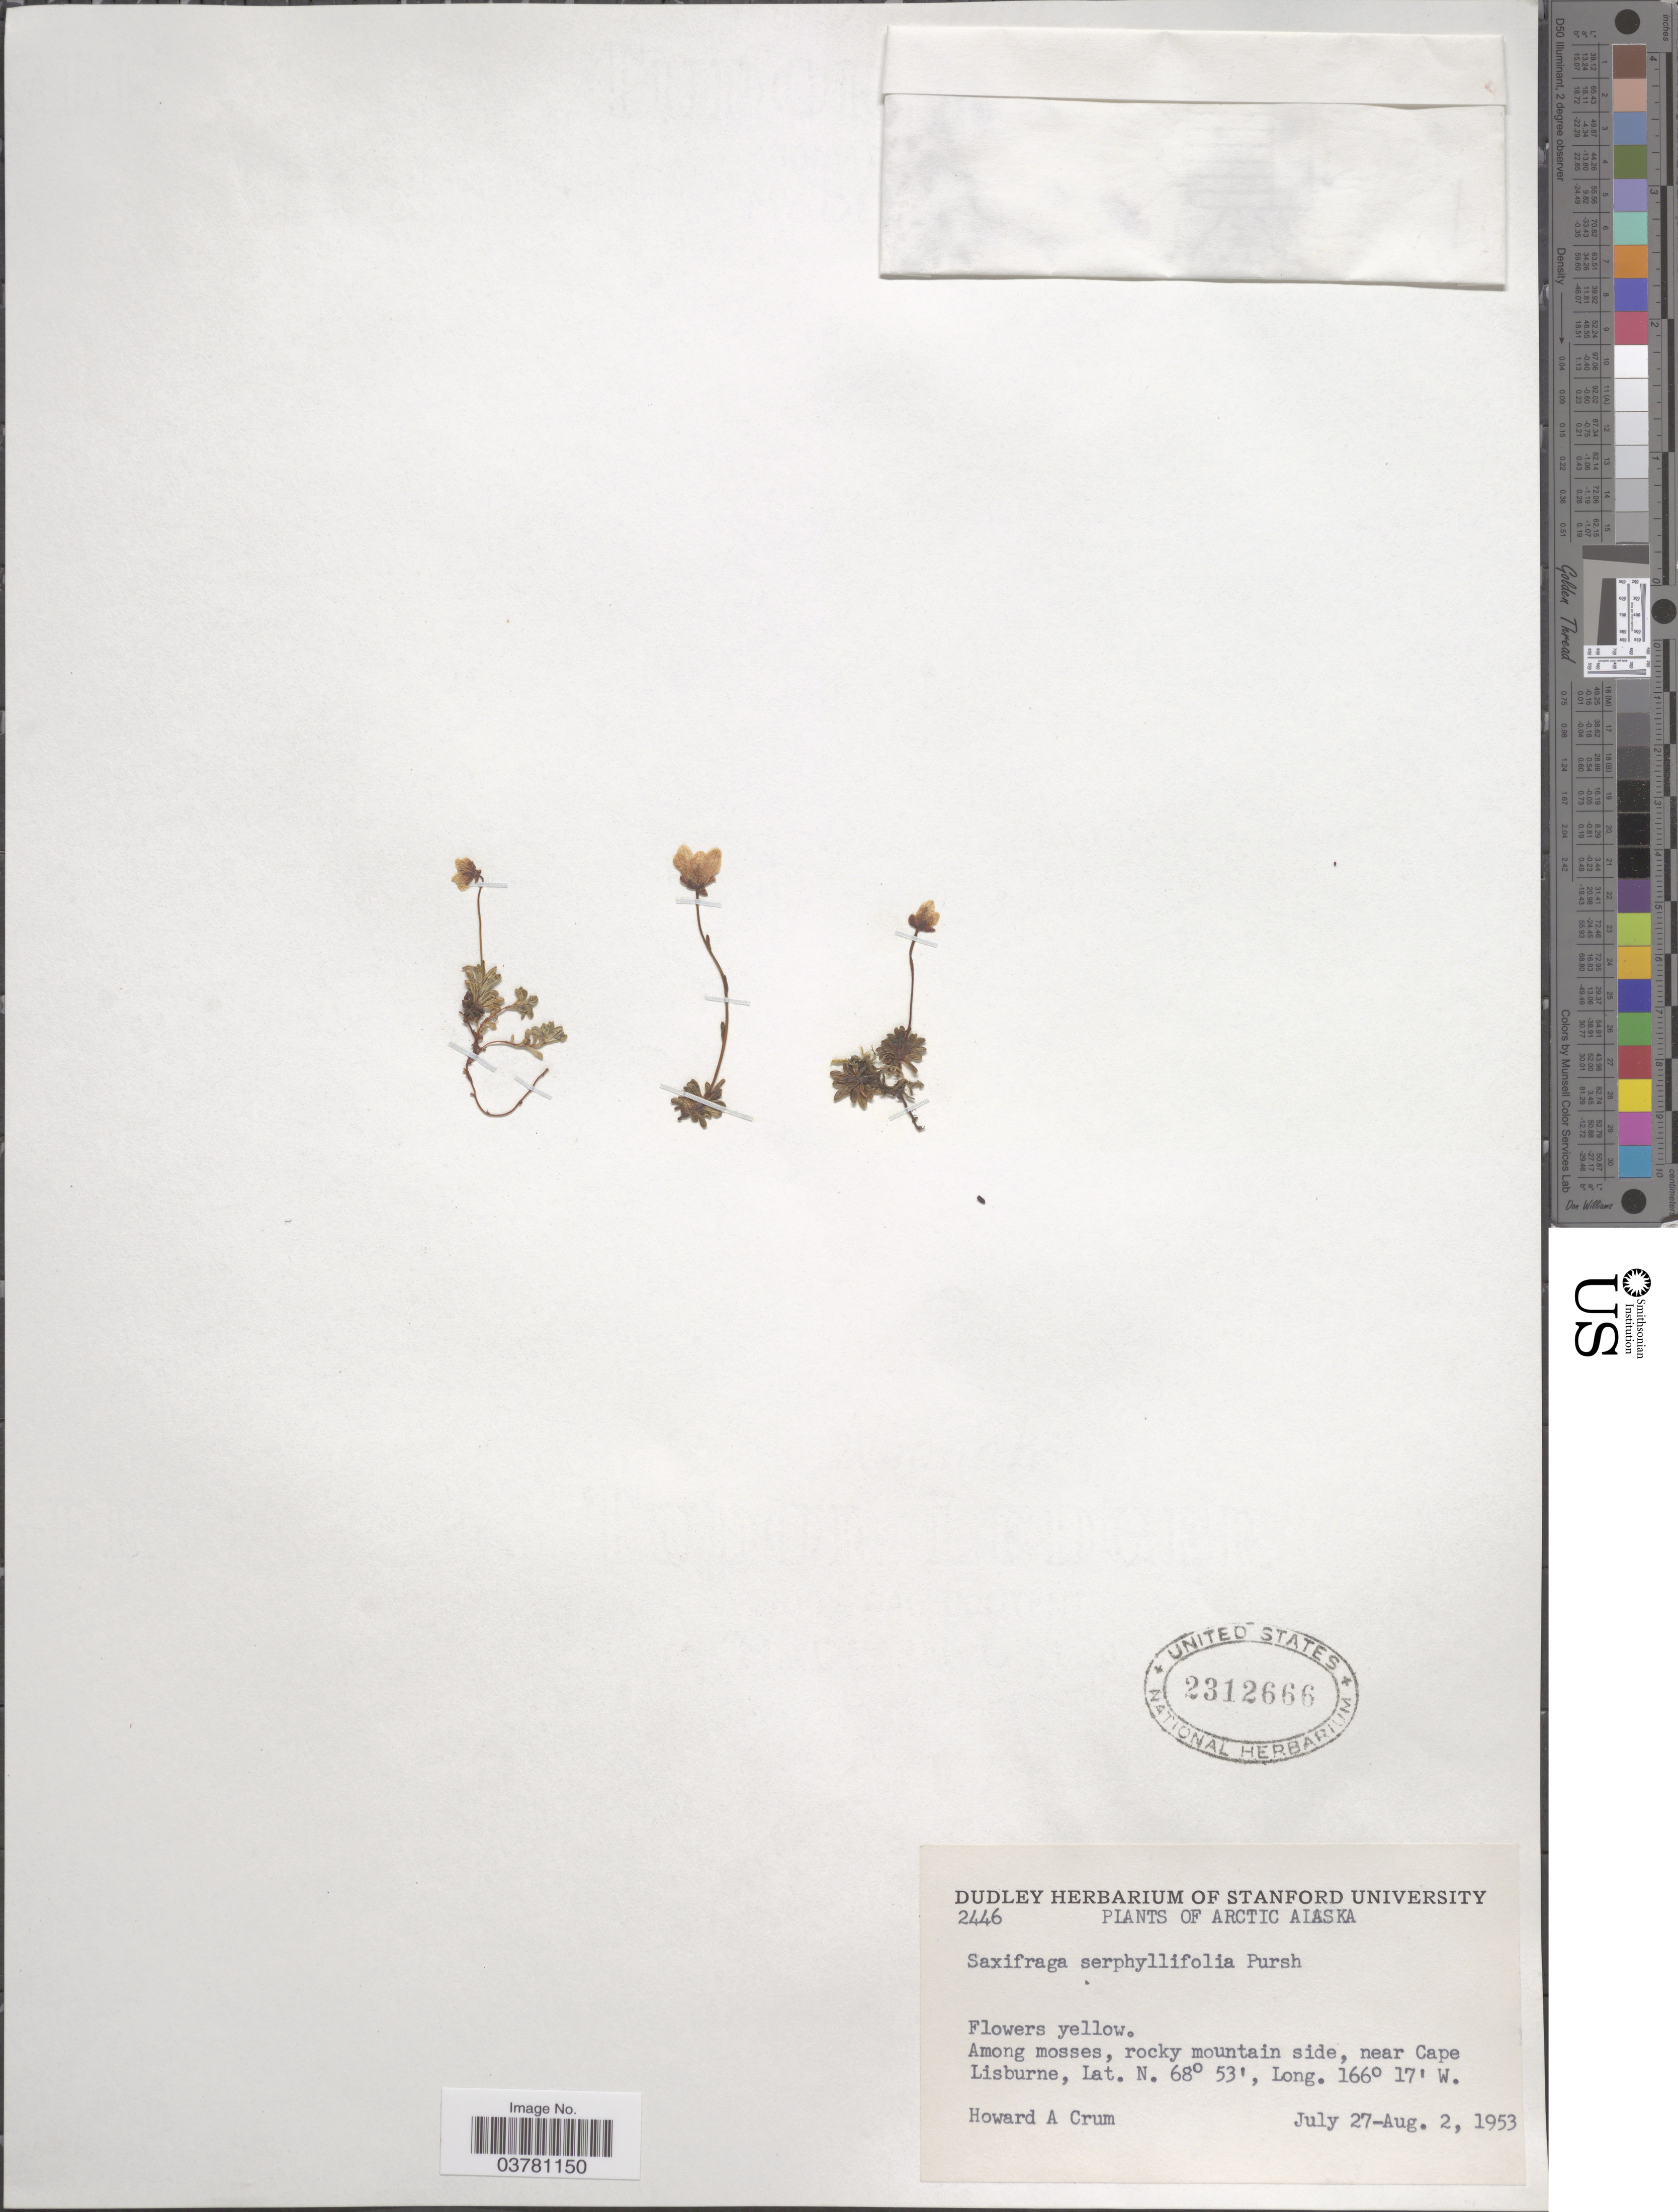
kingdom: Plantae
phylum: Tracheophyta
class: Magnoliopsida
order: Saxifragales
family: Saxifragaceae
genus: Saxifraga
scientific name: Saxifraga serpyllifolia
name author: Pursh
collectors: H. A. Crum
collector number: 2446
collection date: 1953-07-27/1953-08-02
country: United States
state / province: Alaska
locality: Arctic Alaska. Among mosses, rocky mountain side, near Cape Lisburne.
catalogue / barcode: US 2312666